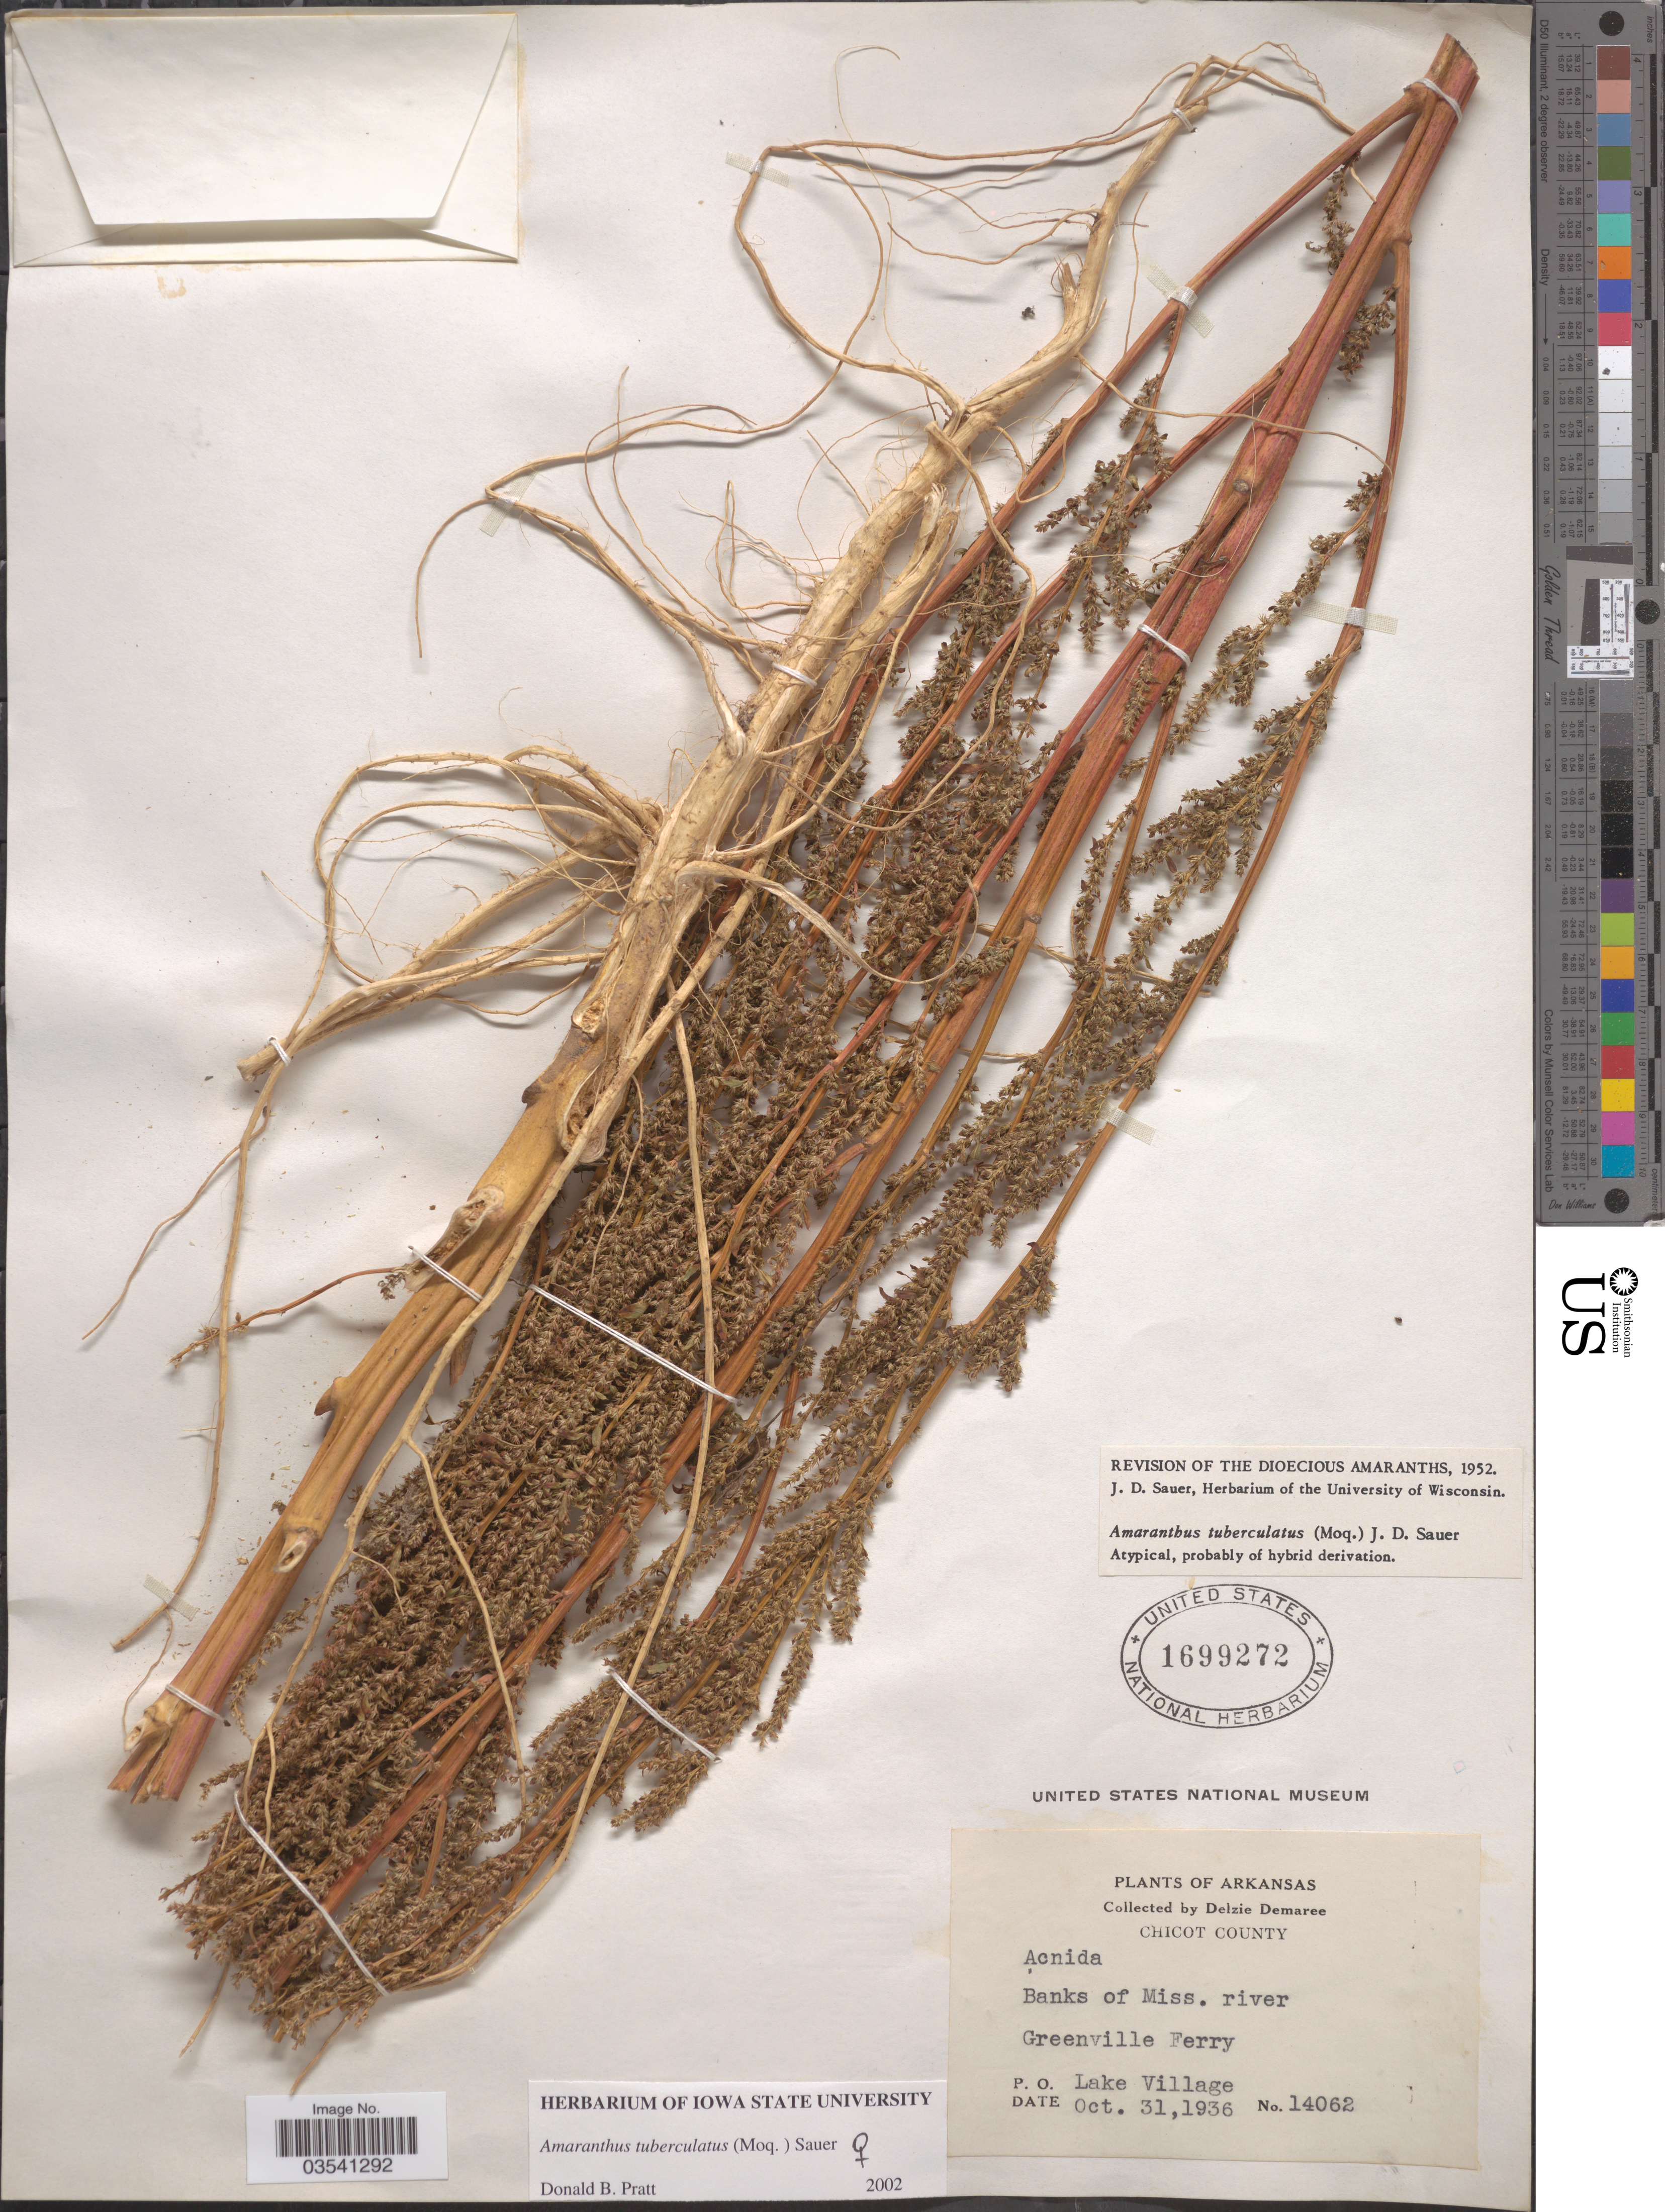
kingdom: Plantae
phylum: Tracheophyta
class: Magnoliopsida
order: Caryophyllales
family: Amaranthaceae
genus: Amaranthus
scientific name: Amaranthus tuberculatus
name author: (Moq.) J.D. Sauer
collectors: D. Demaree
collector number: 14062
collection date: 1936-10-31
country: United States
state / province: Arkansas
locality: Chicot County. Banks of Miss. river. Greenville Ferry. P. O. Lake Village.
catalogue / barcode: US 1699272